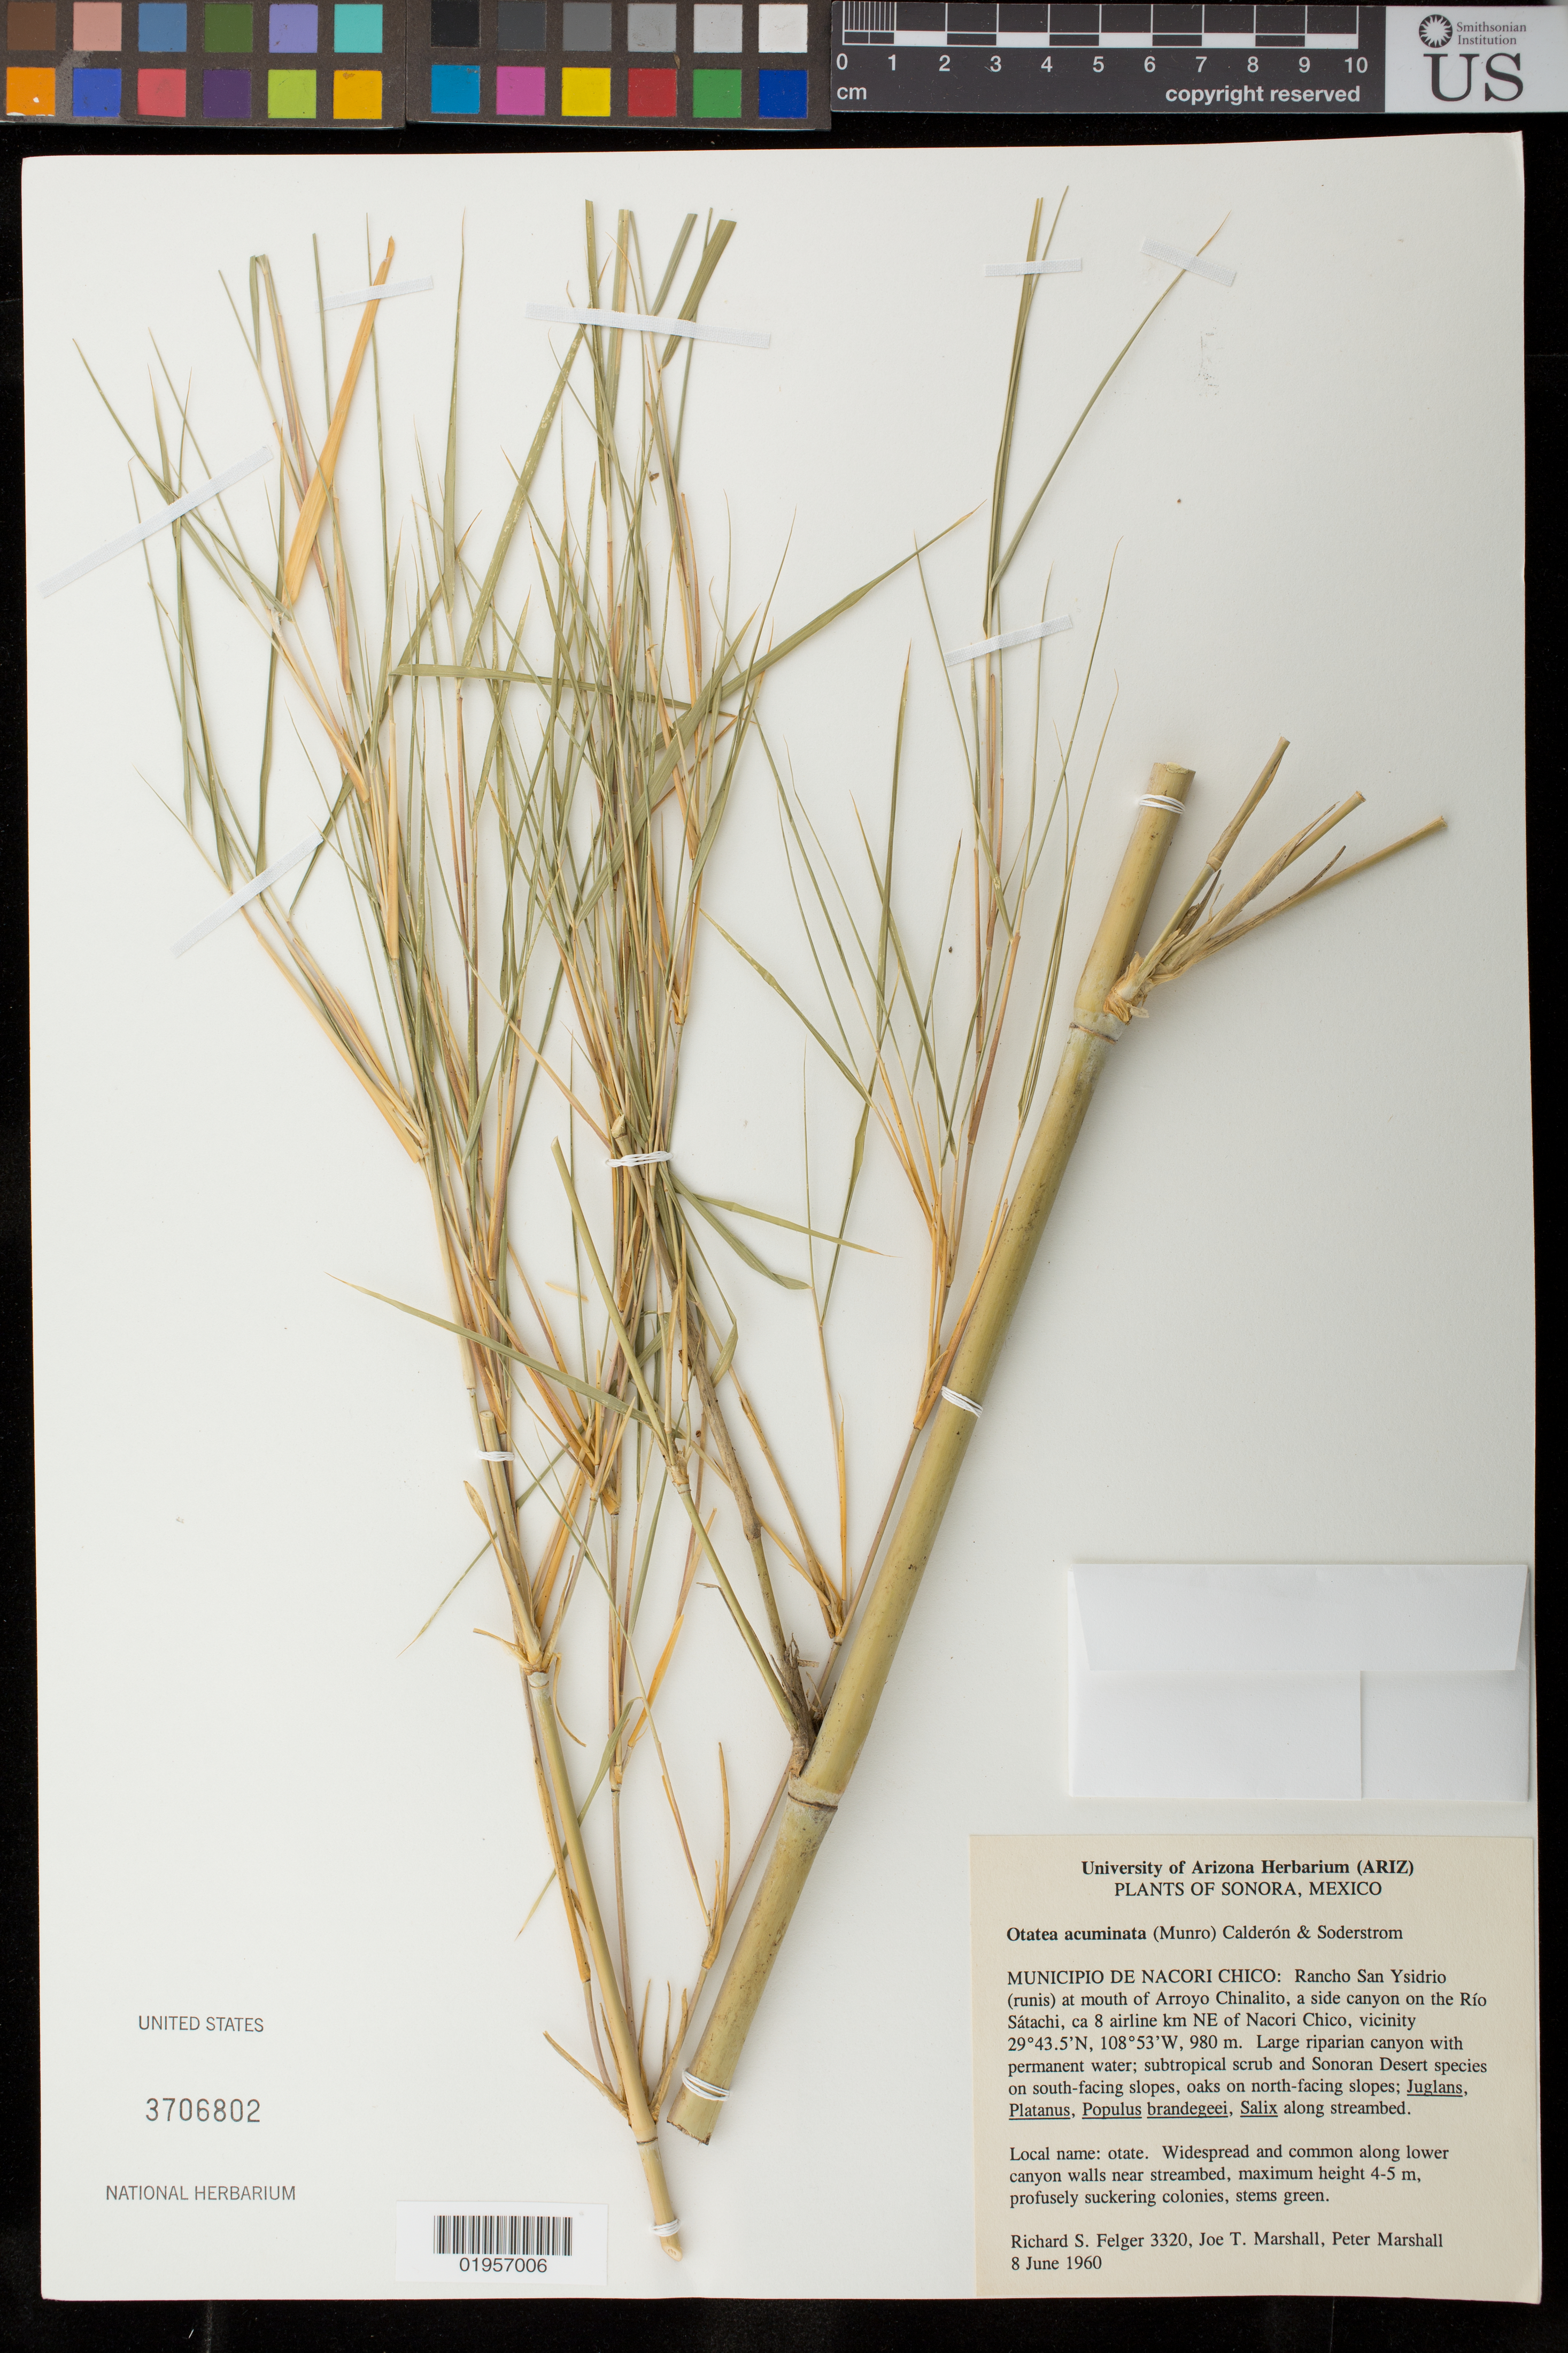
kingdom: Plantae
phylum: Tracheophyta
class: Liliopsida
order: Poales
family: Poaceae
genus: Otatea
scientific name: Otatea acuminata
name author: (Munro) C. E. Calderón & Soderstr.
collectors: R. S. Felger, J. T. Marshall & P. Marshall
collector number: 3320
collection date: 1960-06-08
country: Mexico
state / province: Sonora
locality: Municipio de Macori Chico, Rancho San Ysidrio at mouth of Arroyo Chinalito, a side canyon on the Rio Satachi, 8 airline km NE of Nacori Chico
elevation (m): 980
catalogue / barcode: US 3706802